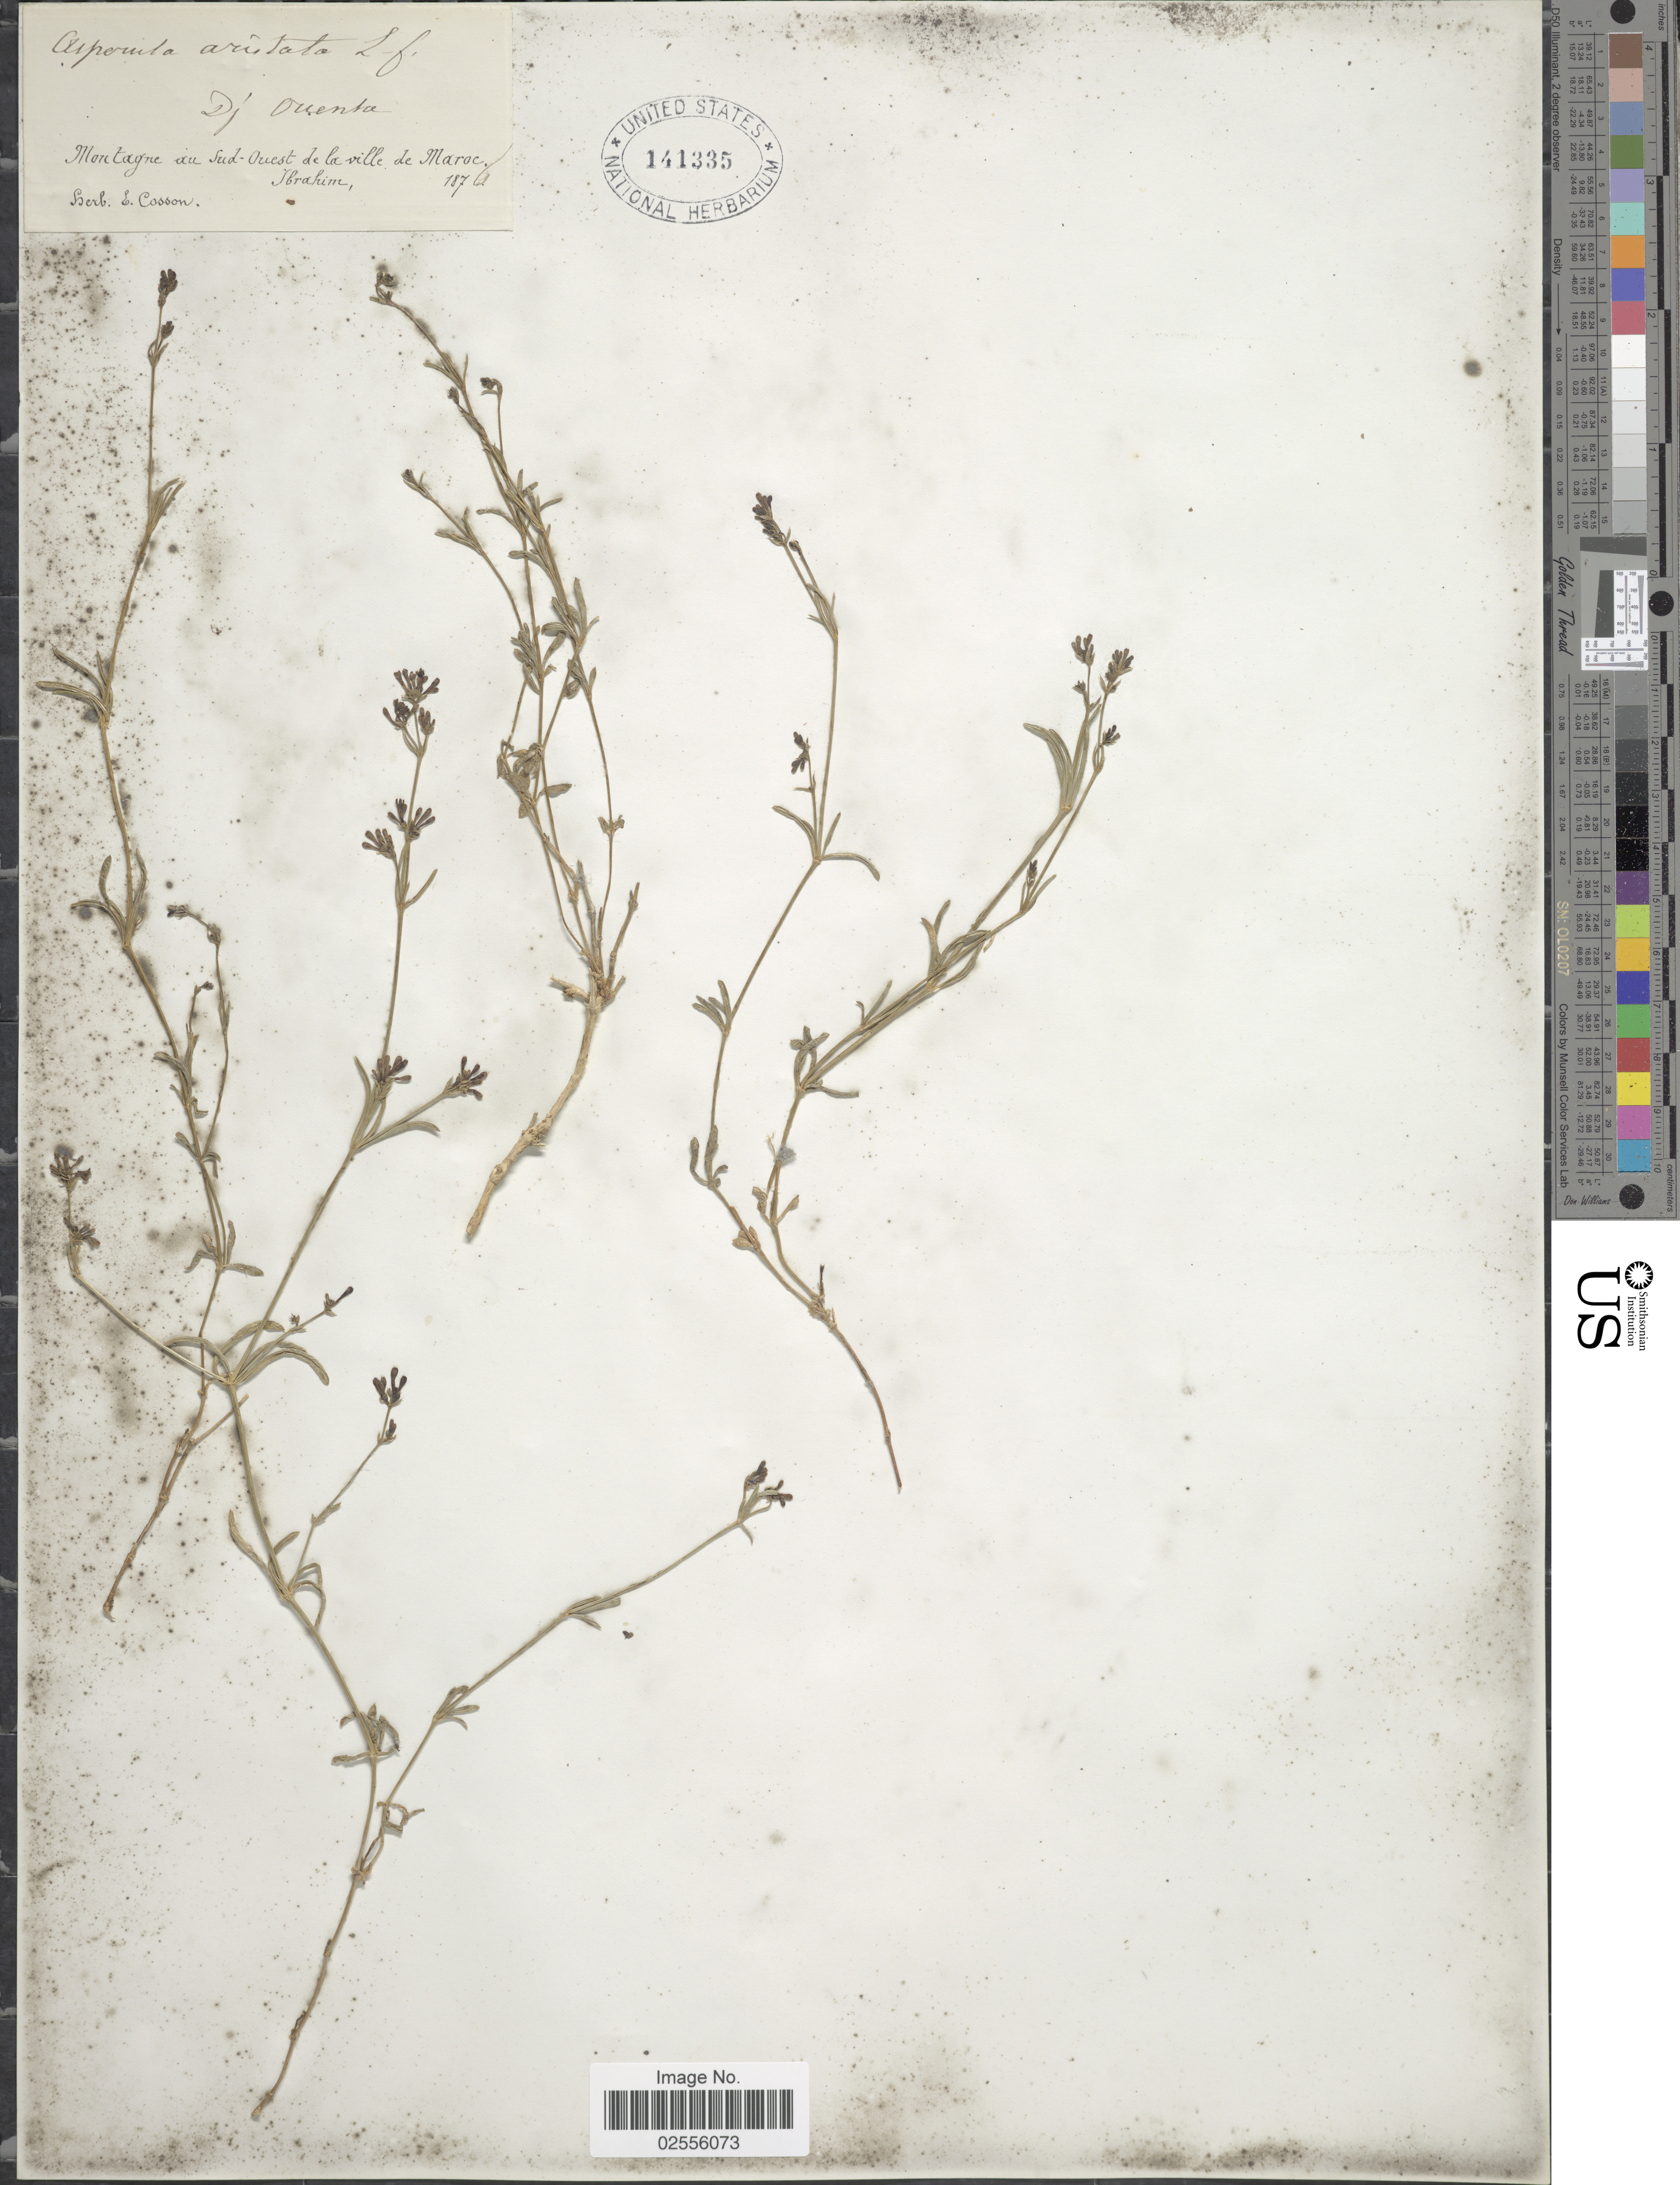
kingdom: Plantae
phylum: Tracheophyta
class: Magnoliopsida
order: Gentianales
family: Rubiaceae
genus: Asperula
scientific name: Asperula aristata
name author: L. f.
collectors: -. Ibrahim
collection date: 1876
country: Morocco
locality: Dj Ouensa, Montagne au Sud-Ouest de la villa de Maroc.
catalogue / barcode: US 141335